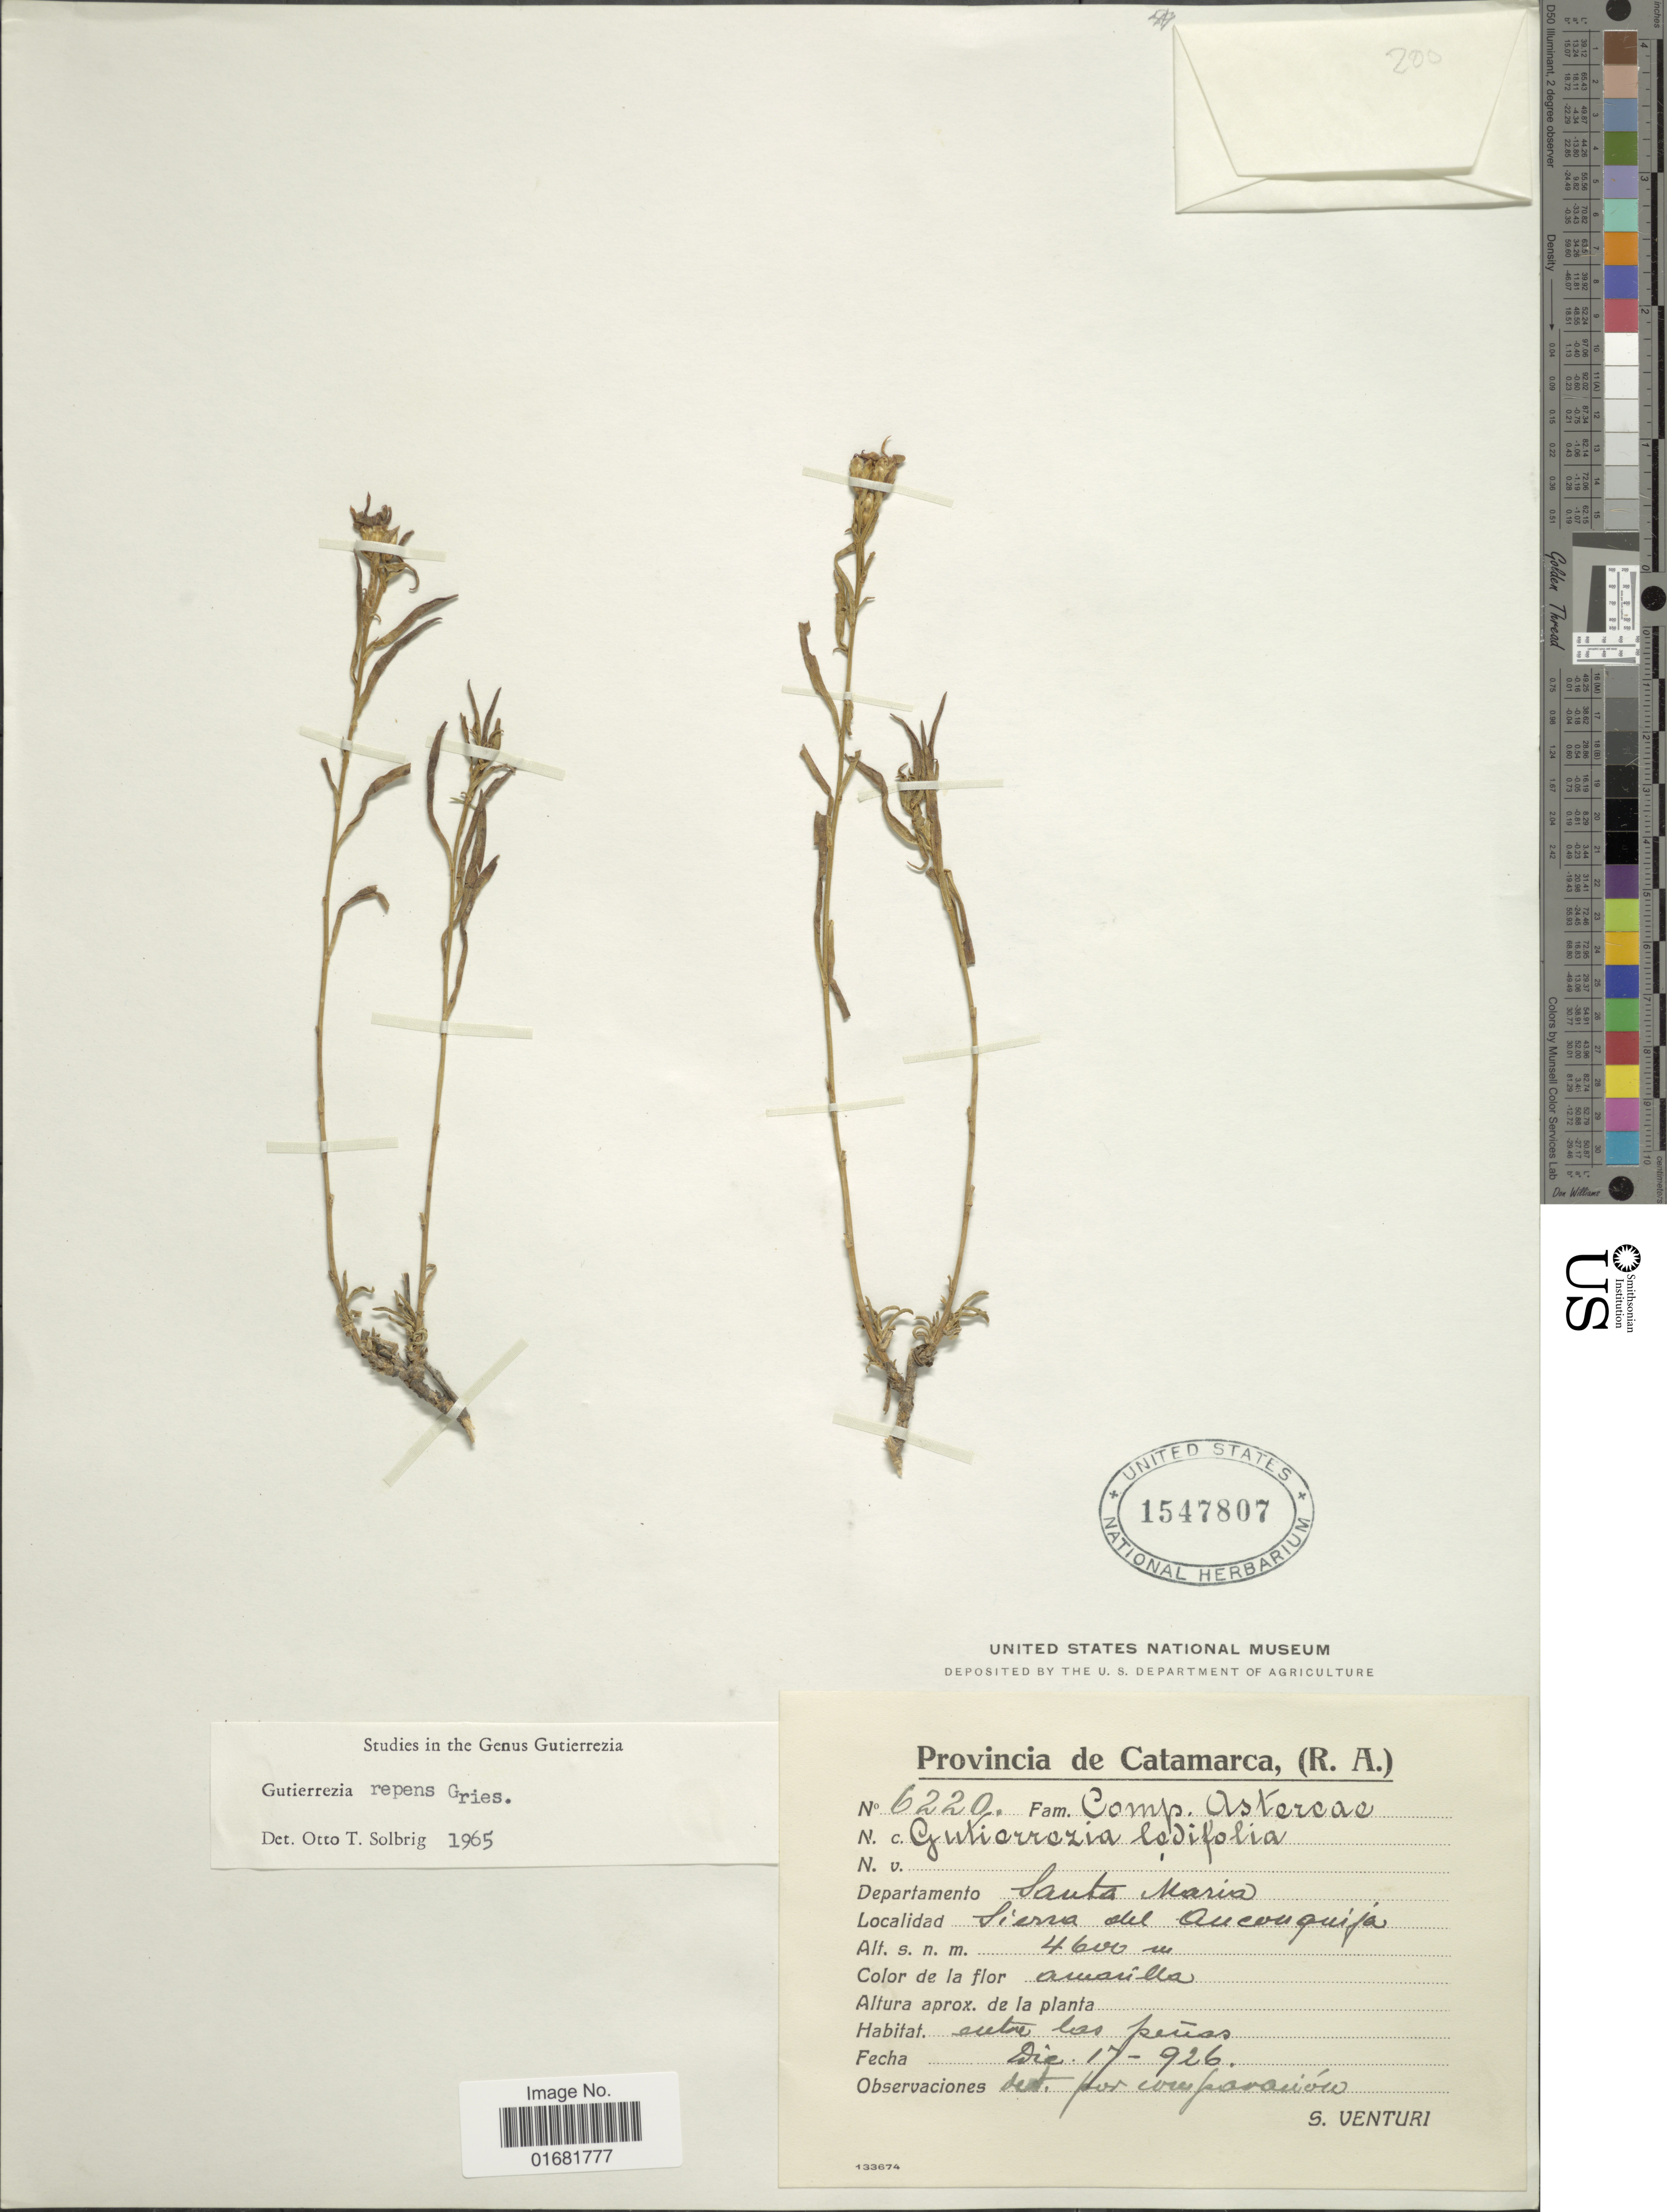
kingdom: Plantae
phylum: Tracheophyta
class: Magnoliopsida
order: Asterales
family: Asteraceae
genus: Gutierrezia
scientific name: Gutierrezia repens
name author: Griseb.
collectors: S. Venturi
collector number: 6220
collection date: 1926-12-17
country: Argentina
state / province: Catamarca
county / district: Santa Maria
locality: Sierra del Aconquija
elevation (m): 4600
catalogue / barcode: US 1547807